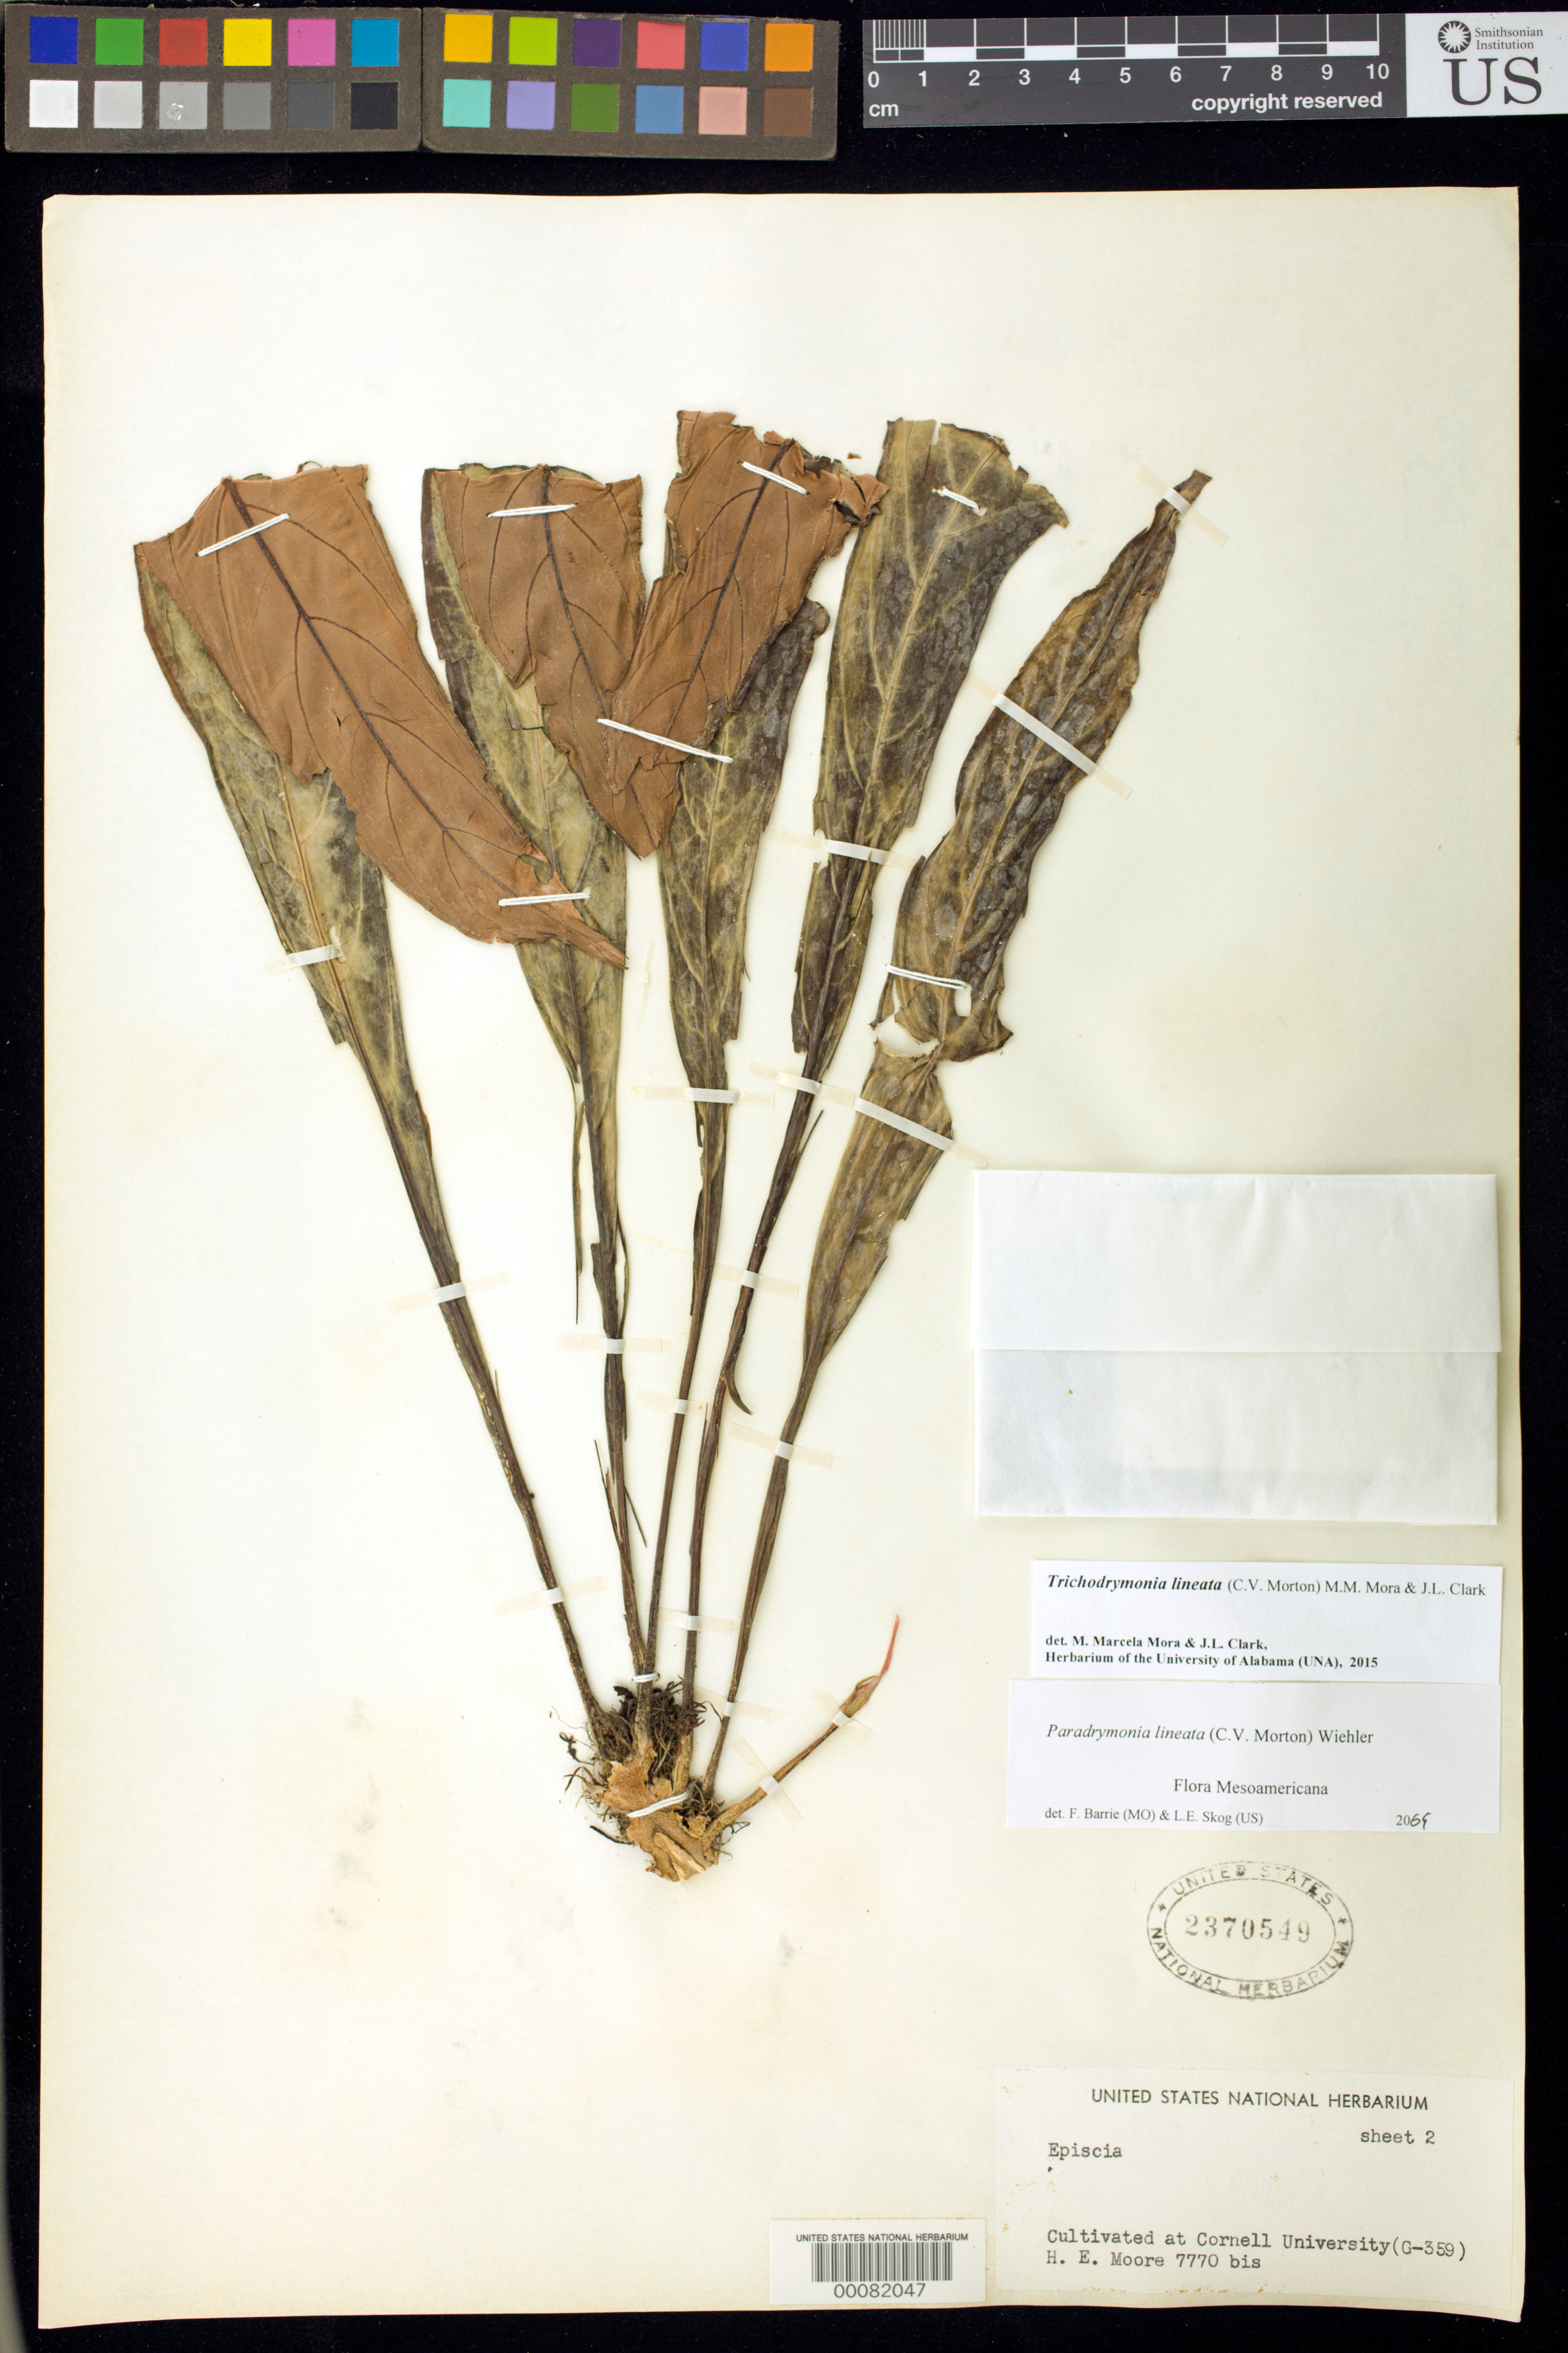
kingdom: Plantae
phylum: Tracheophyta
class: Magnoliopsida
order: Lamiales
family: Gesneriaceae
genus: Trichodrymonia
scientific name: Trichodrymonia lineata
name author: (C.V. Morton) M.M. Mora & J.L. Clark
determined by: Mora, M. M.; Clark, J. L.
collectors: H. E. Moore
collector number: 7770 bis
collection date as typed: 11 Jul 1960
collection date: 1960-07-11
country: Costa Rica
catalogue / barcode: US 2370549